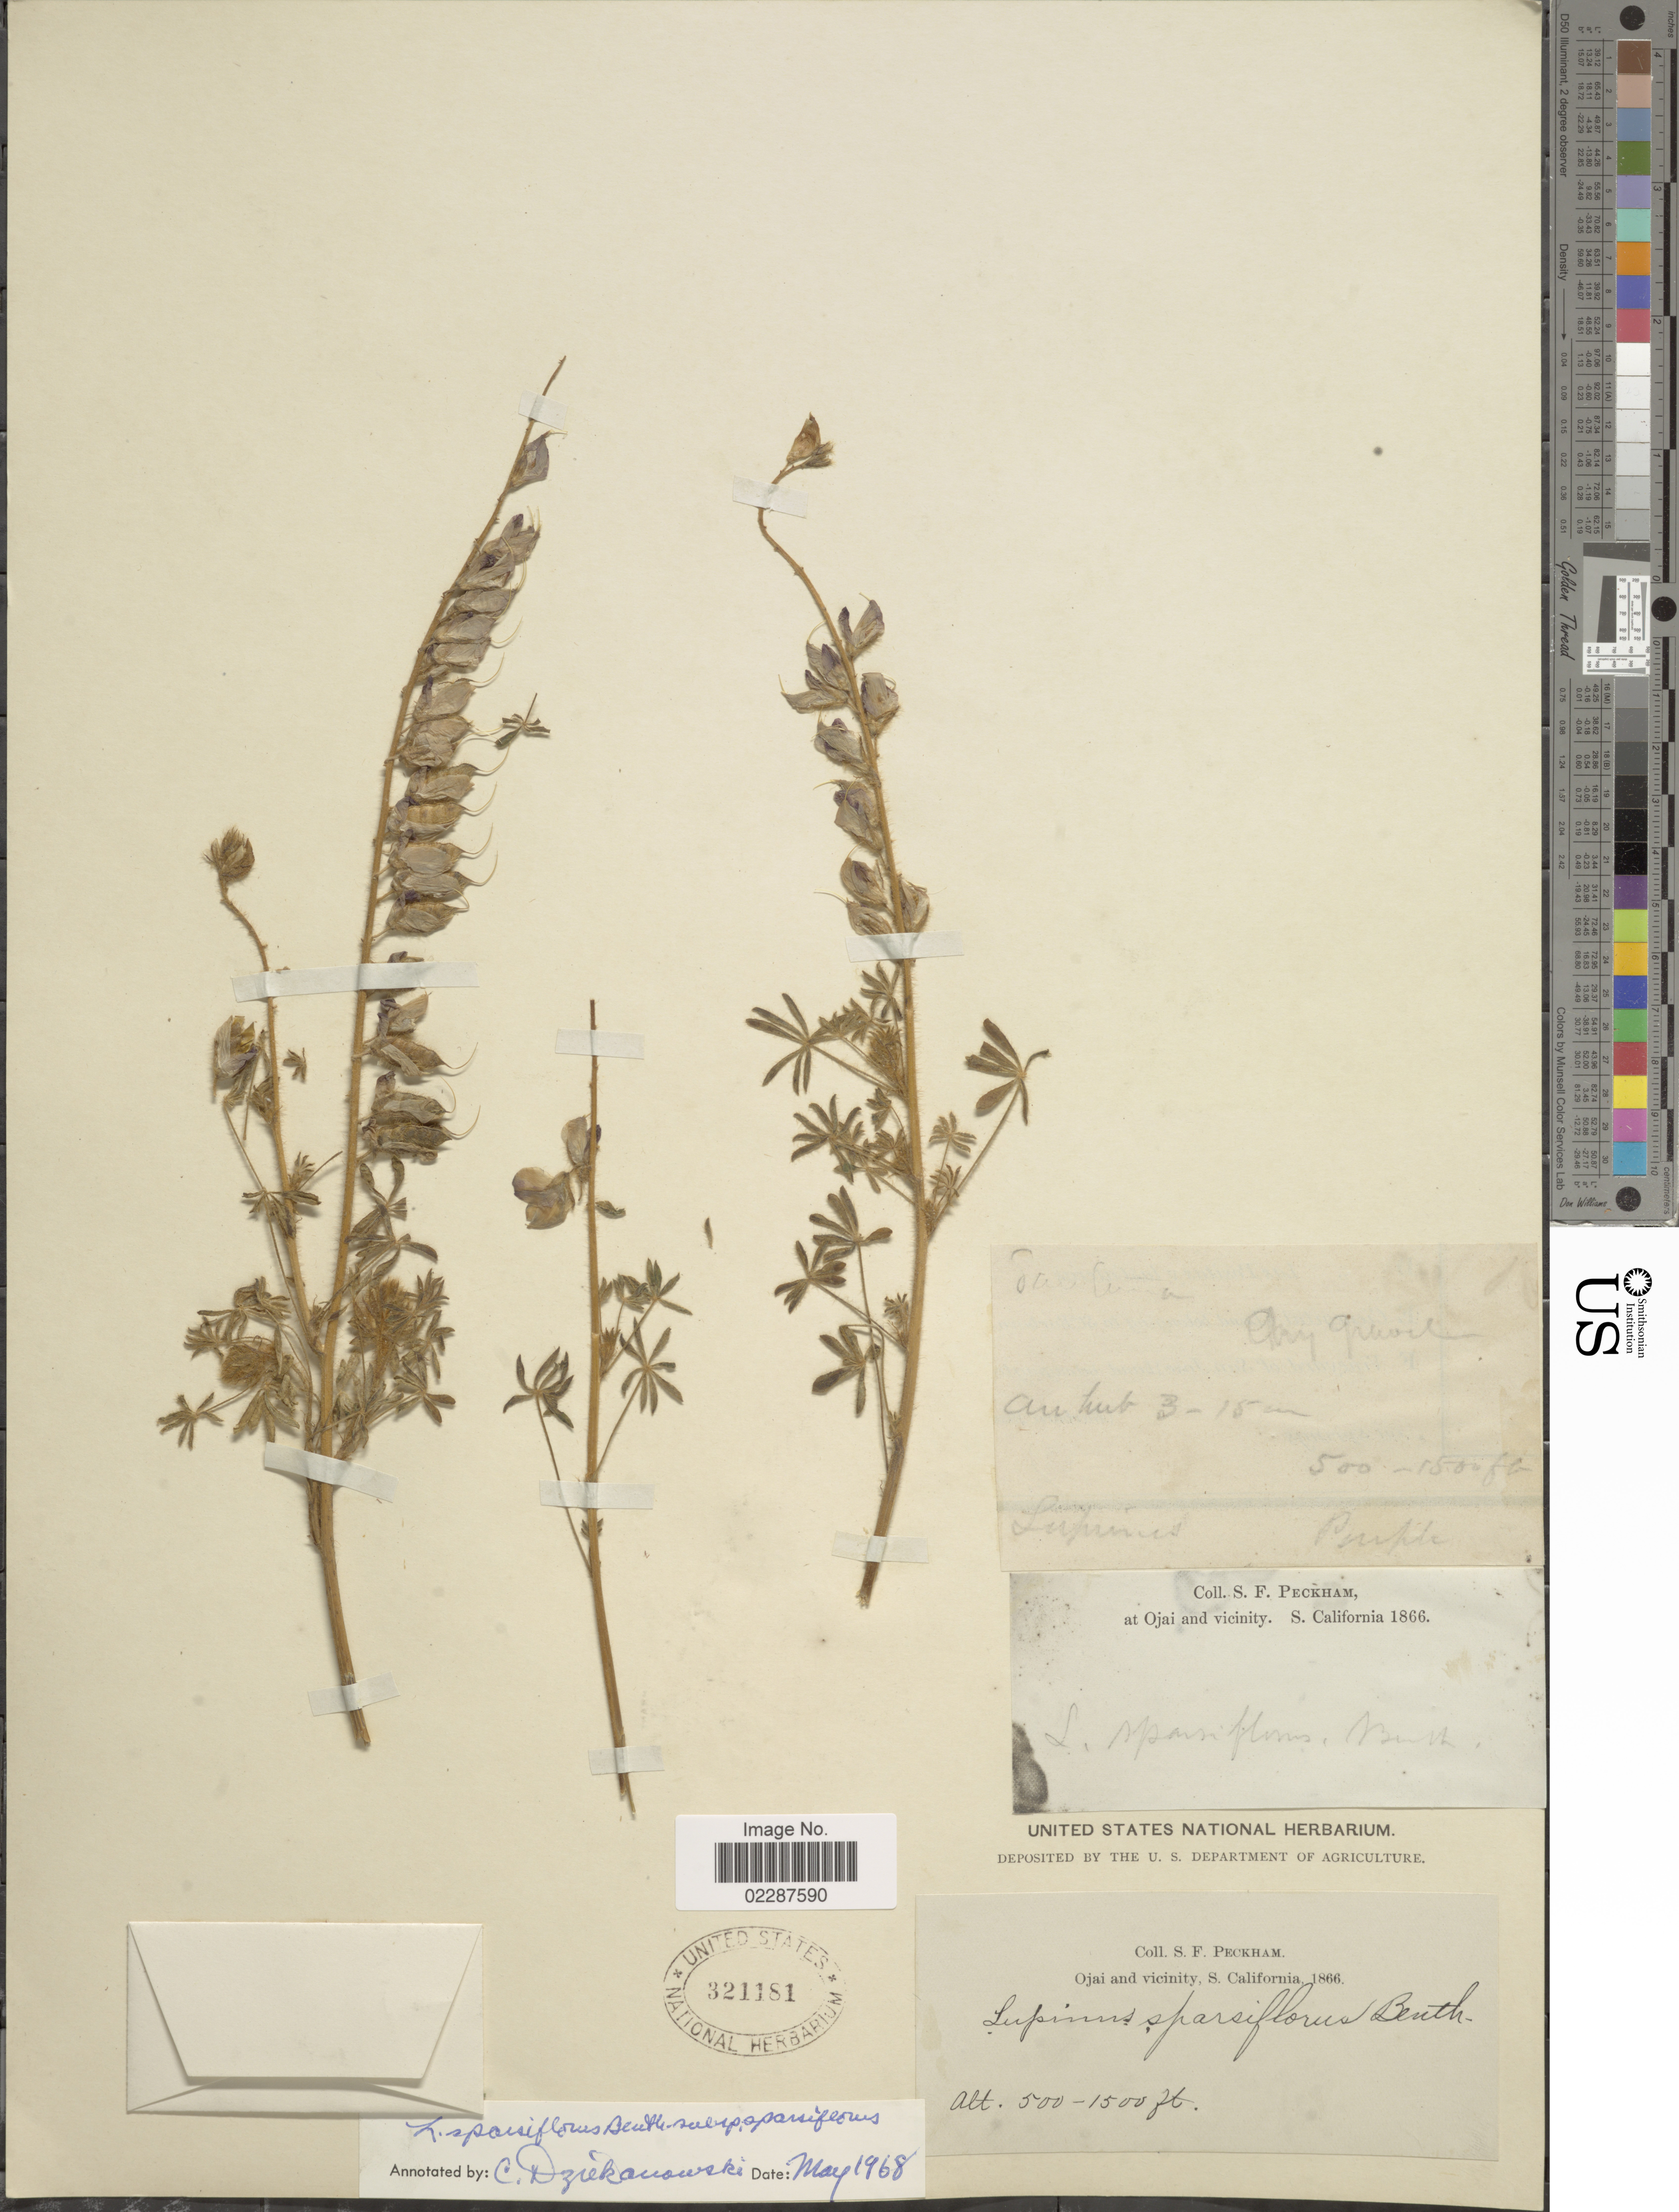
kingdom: Plantae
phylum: Tracheophyta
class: Magnoliopsida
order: Fabales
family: Fabaceae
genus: Lupinus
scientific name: Lupinus sparsiflorus subsp. sparsiflorus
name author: Benth.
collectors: S. Peckham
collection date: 1866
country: United States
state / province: California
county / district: Ventura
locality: Ojai and vicinity, S. California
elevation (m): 152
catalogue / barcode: US 321181